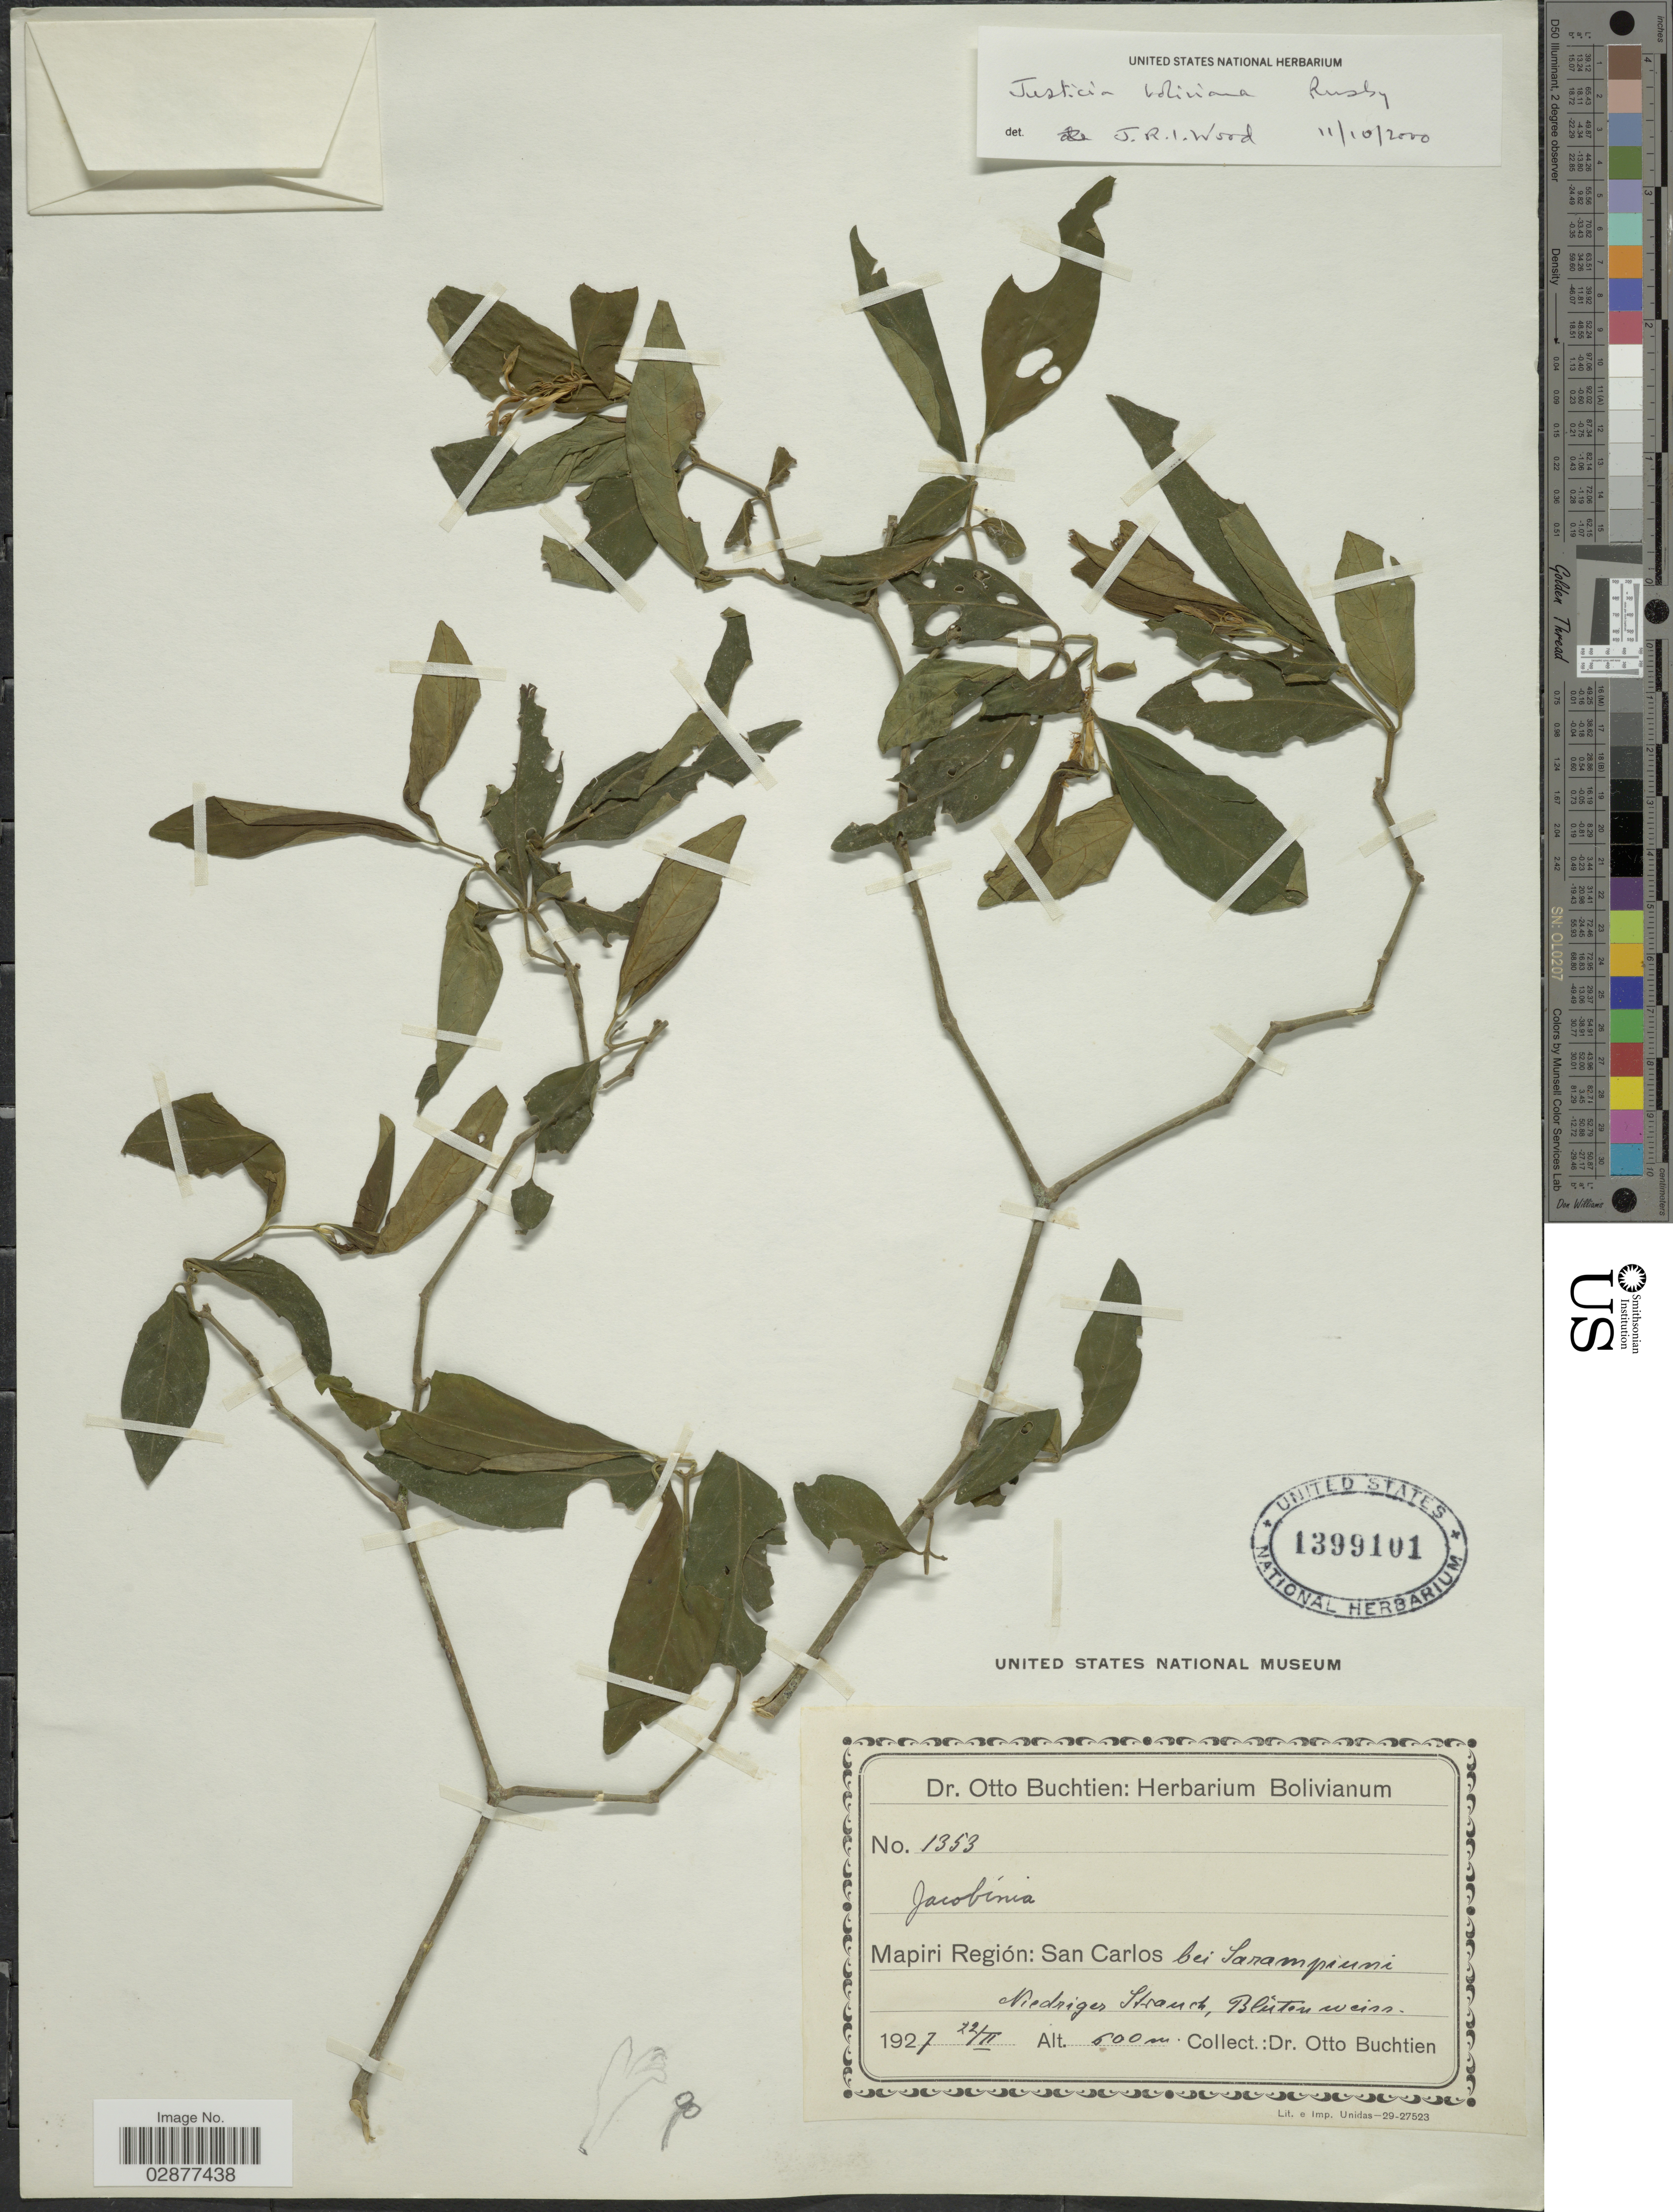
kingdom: Plantae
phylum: Tracheophyta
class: Magnoliopsida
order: Lamiales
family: Acanthaceae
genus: Justicia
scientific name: Justicia boliviana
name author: Rusby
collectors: O. Buchtien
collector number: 1353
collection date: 1927-02-22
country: Bolivia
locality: Mapiri Región: San Carlos bei Sarampiuni.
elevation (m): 600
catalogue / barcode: US 1399101